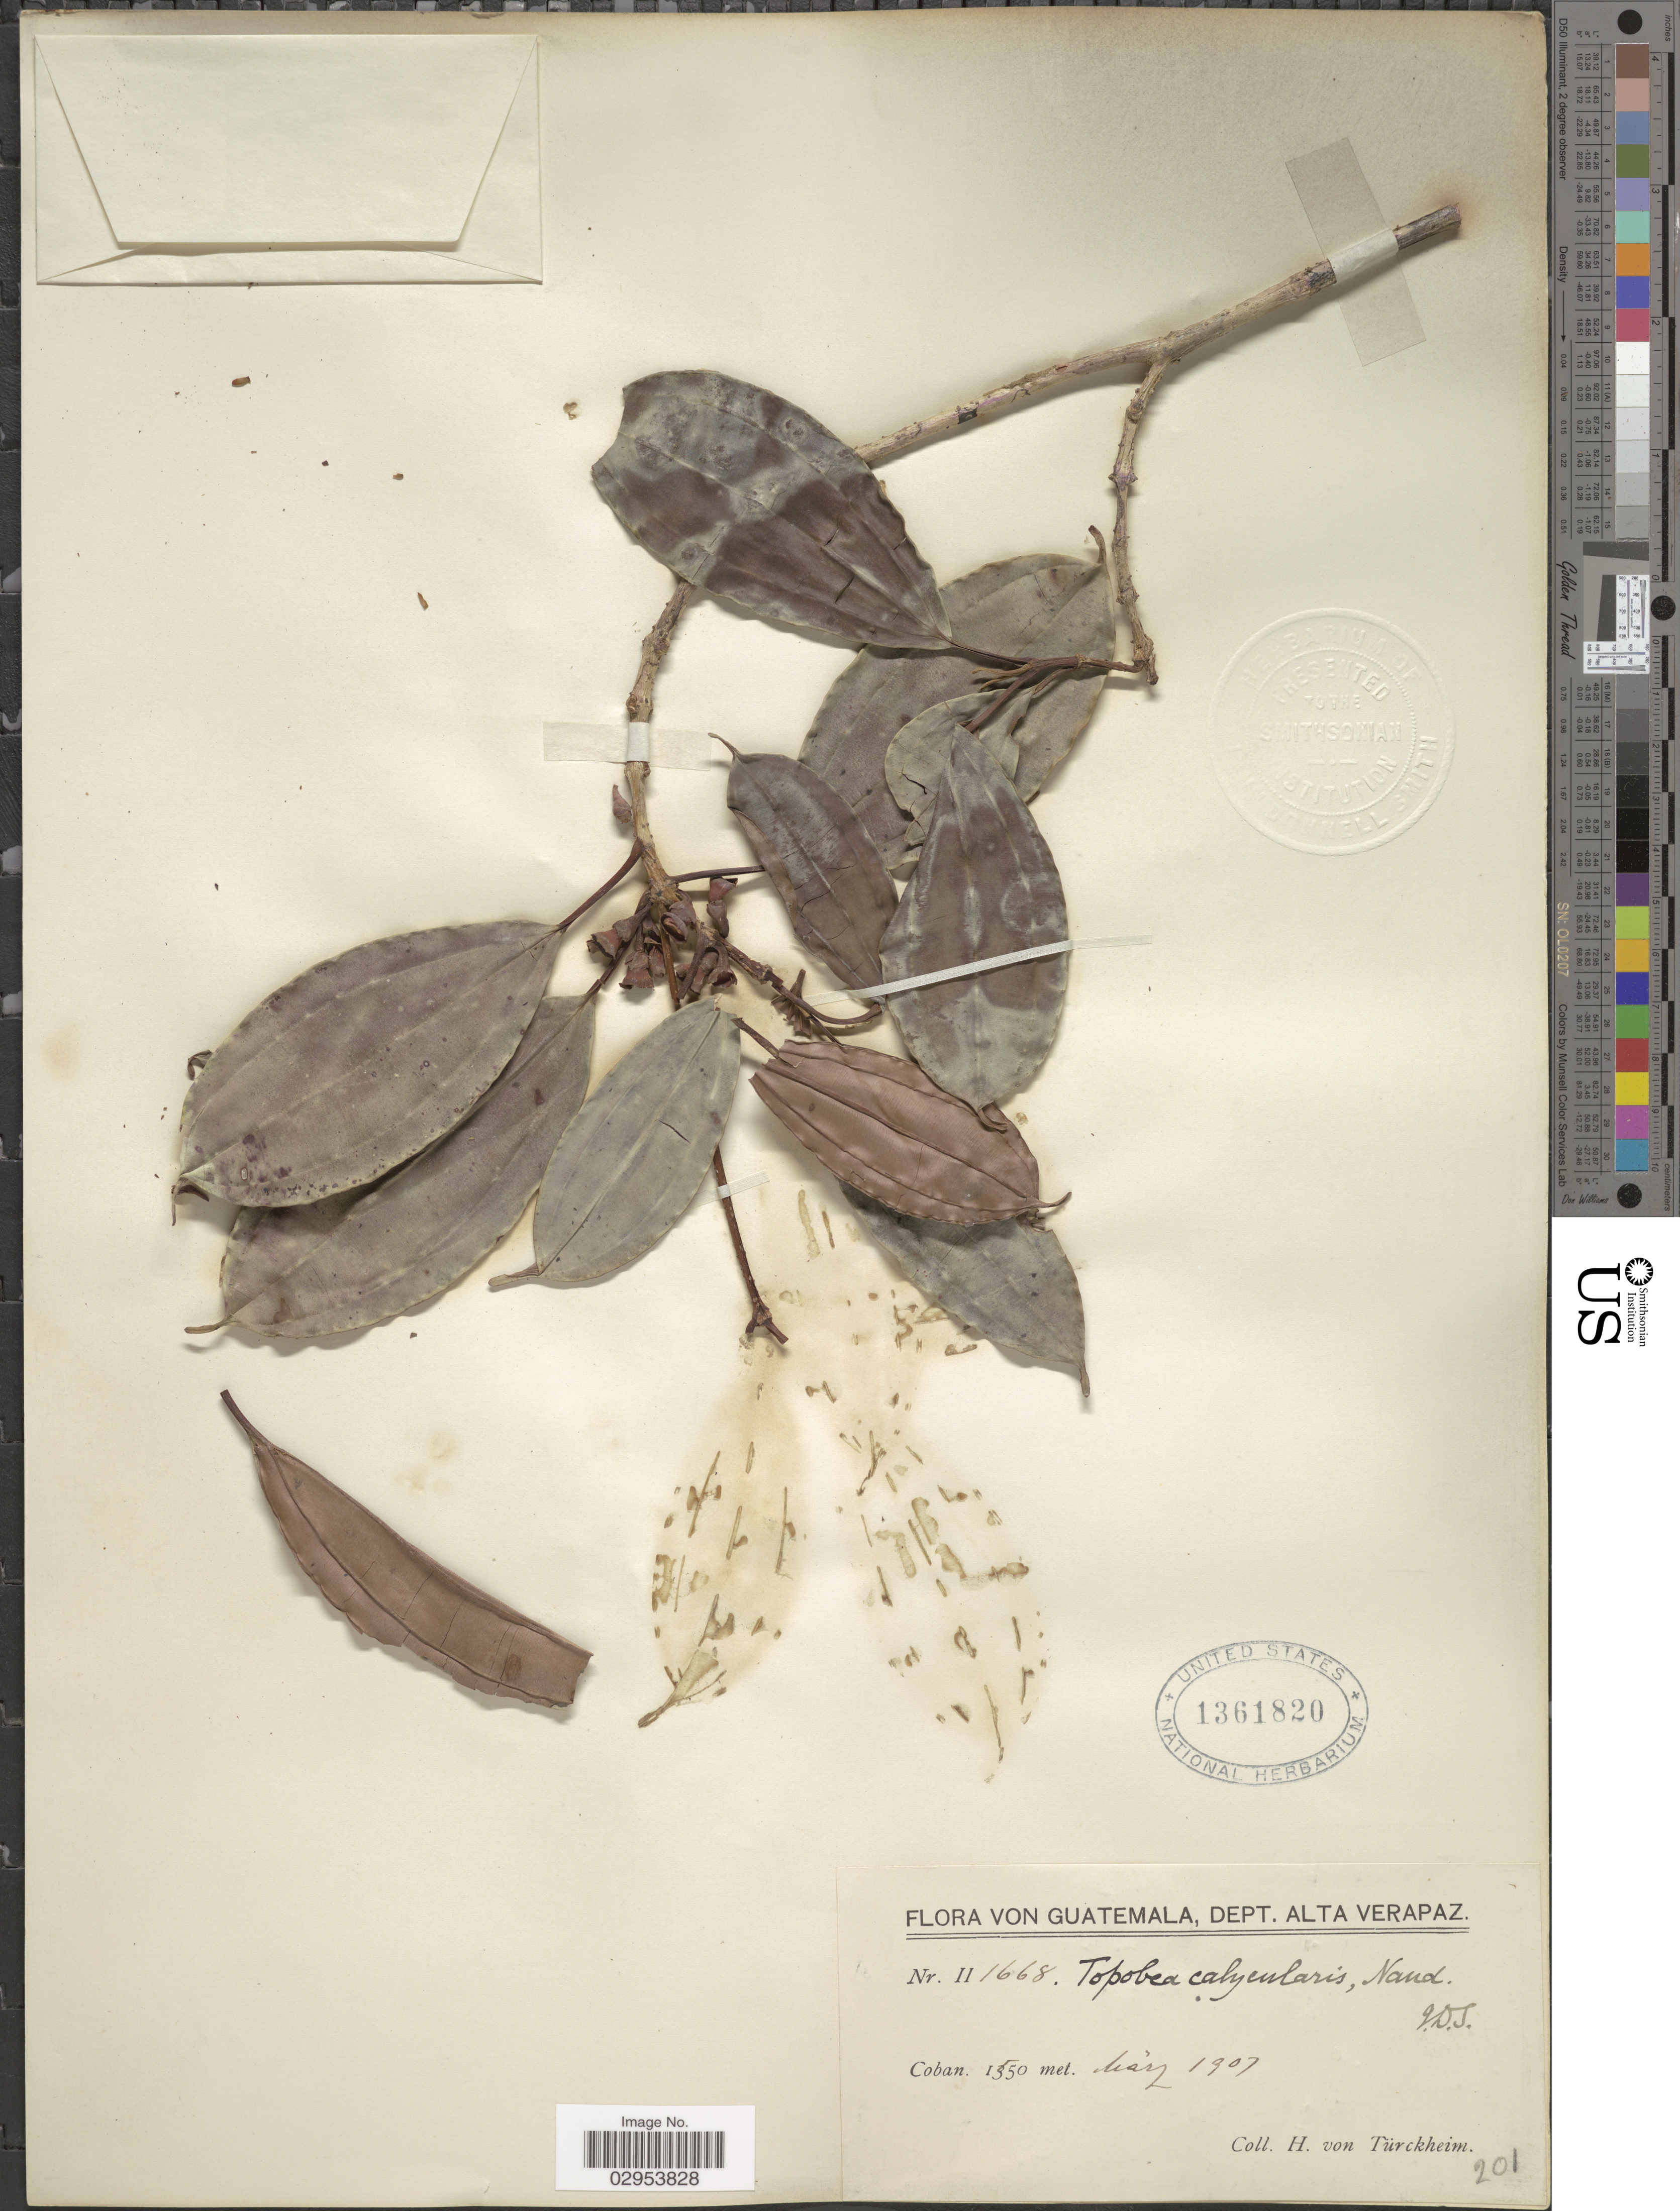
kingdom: Plantae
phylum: Tracheophyta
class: Magnoliopsida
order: Myrtales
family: Melastomataceae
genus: Topobea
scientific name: Topobea calycularis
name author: Naudin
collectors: H. von Türckheim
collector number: II1668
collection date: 1907-03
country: Guatemala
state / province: Alta Verapaz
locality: Dept. Alta Verapaz, Coban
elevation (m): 1550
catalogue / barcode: US 1361820